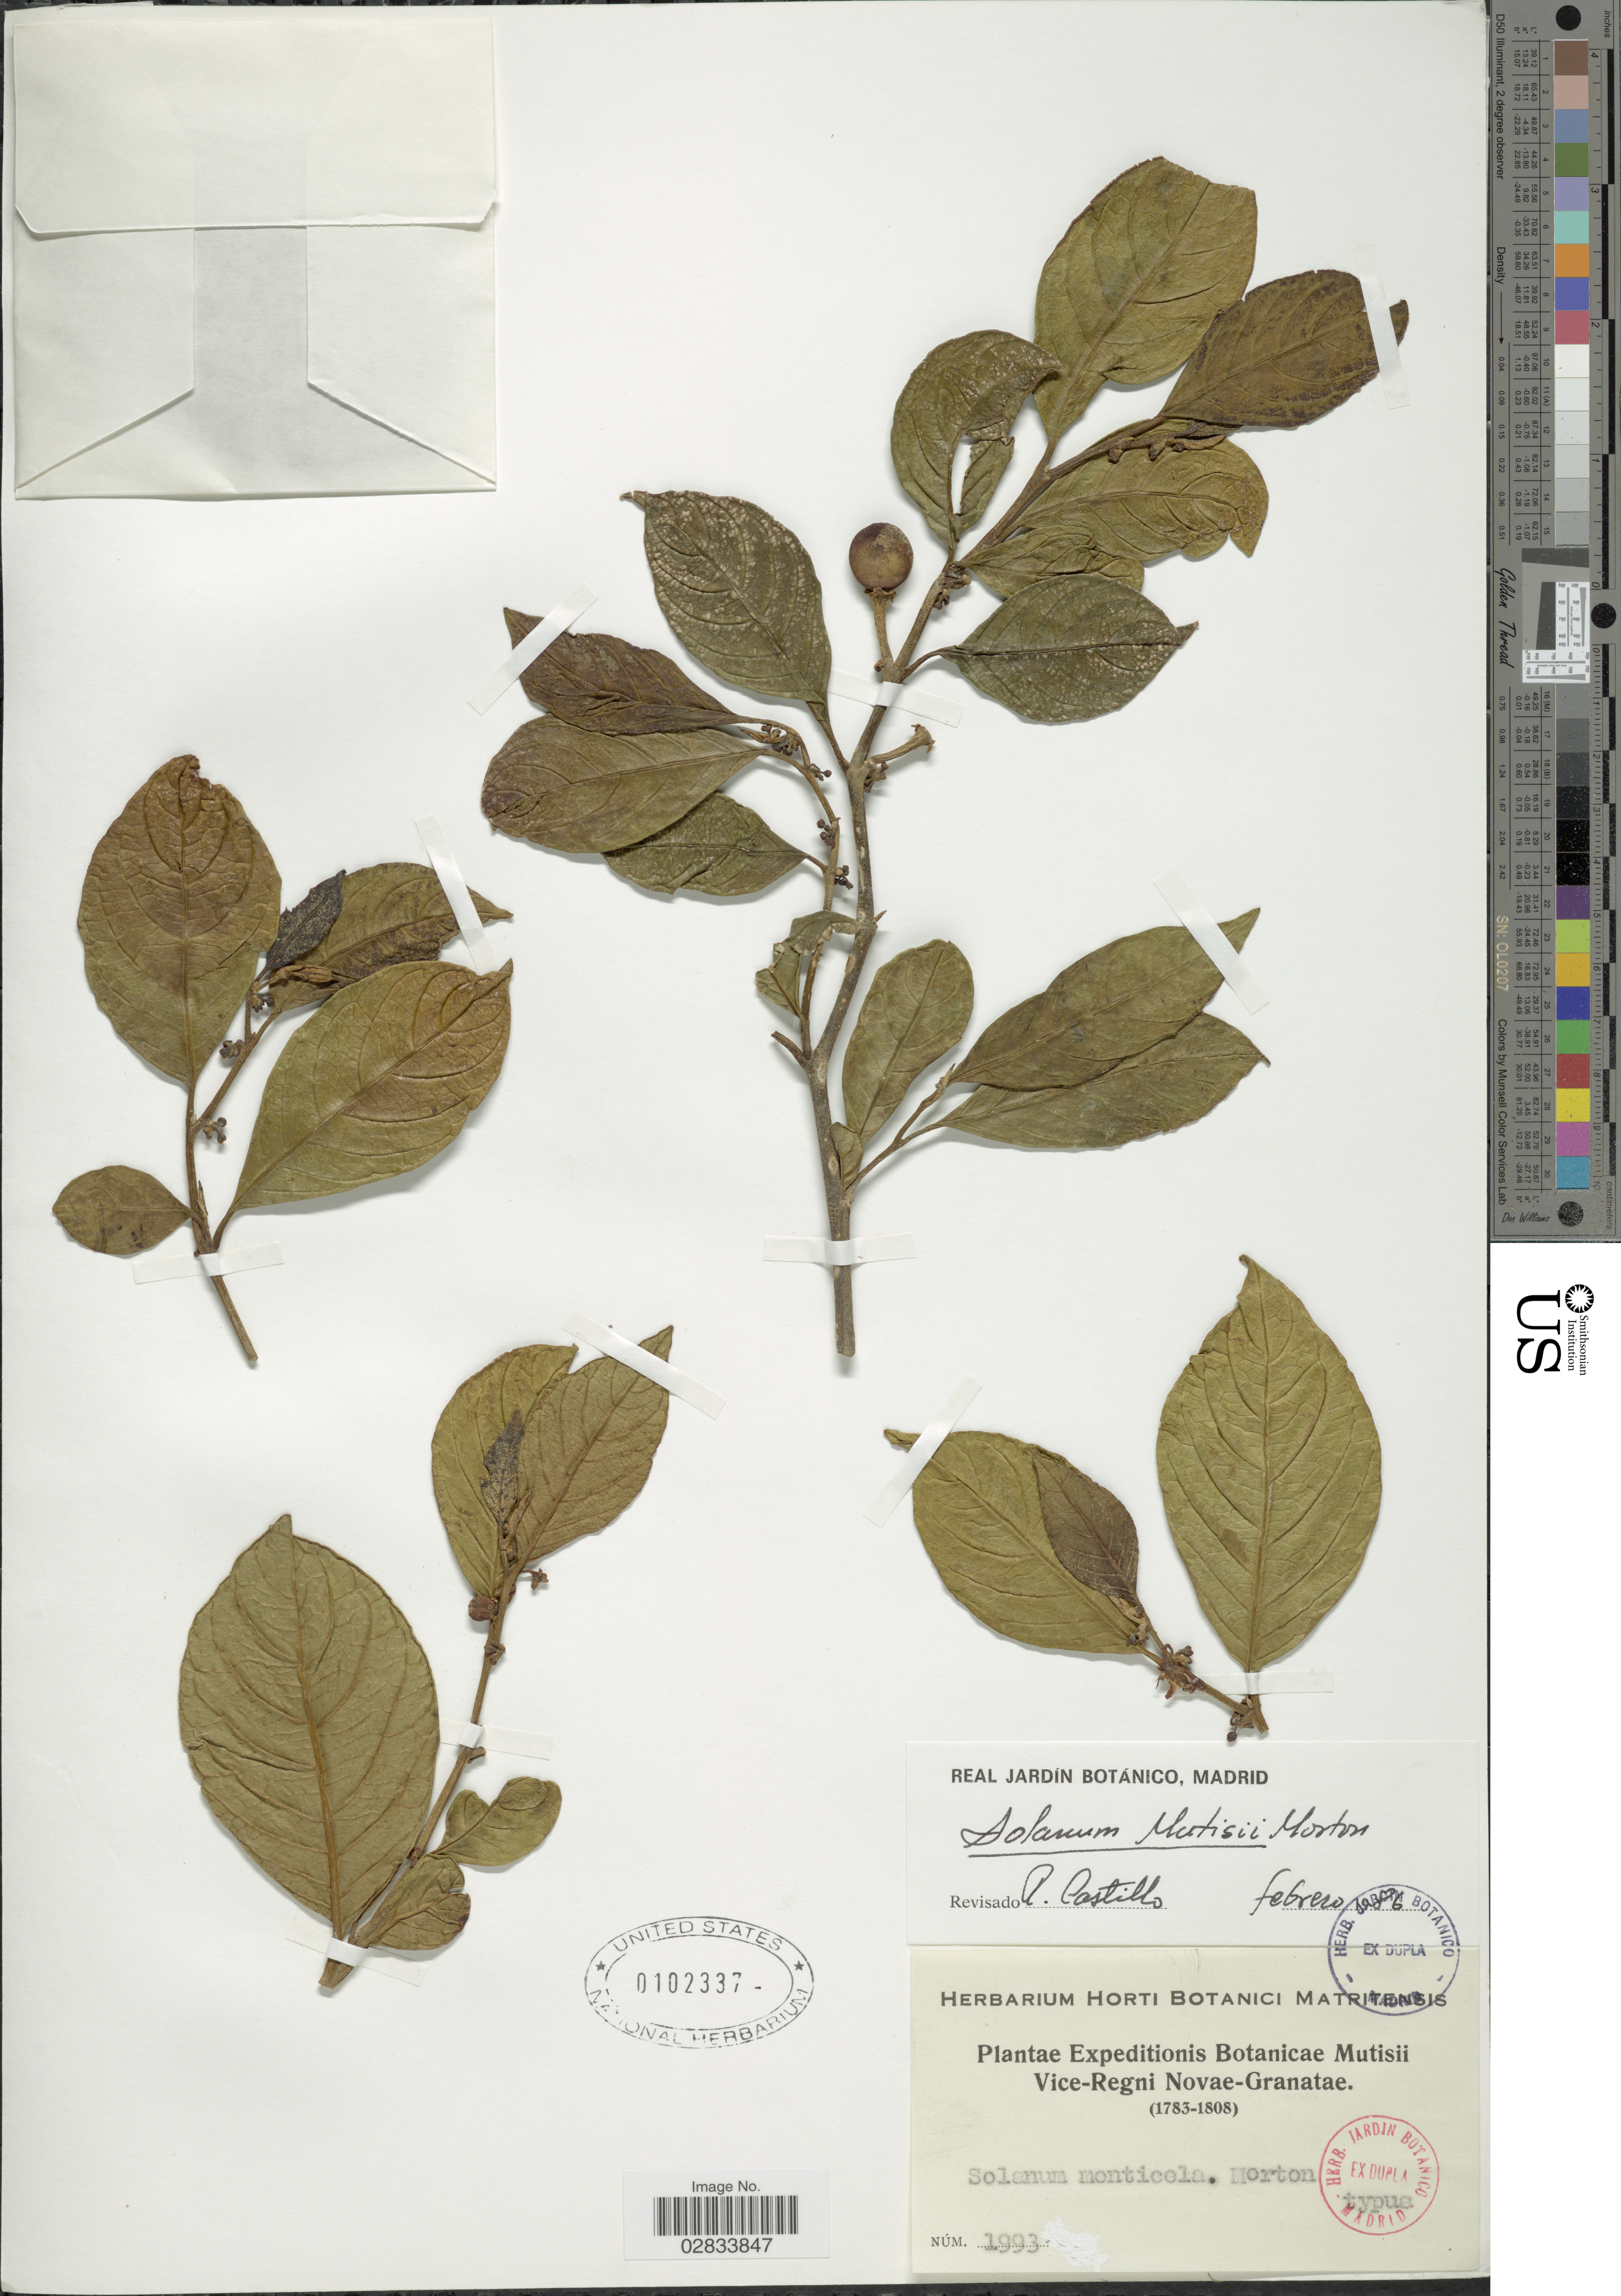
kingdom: Plantae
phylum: Tracheophyta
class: Magnoliopsida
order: Solanales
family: Solanaceae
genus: Solanum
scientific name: Solanum mutisii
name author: C.V. Morton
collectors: Expeditions Botanicae Mutisii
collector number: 1993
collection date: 1783/1808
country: Colombia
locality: Vice-Regni Novae-Granatae.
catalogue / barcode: US 102337